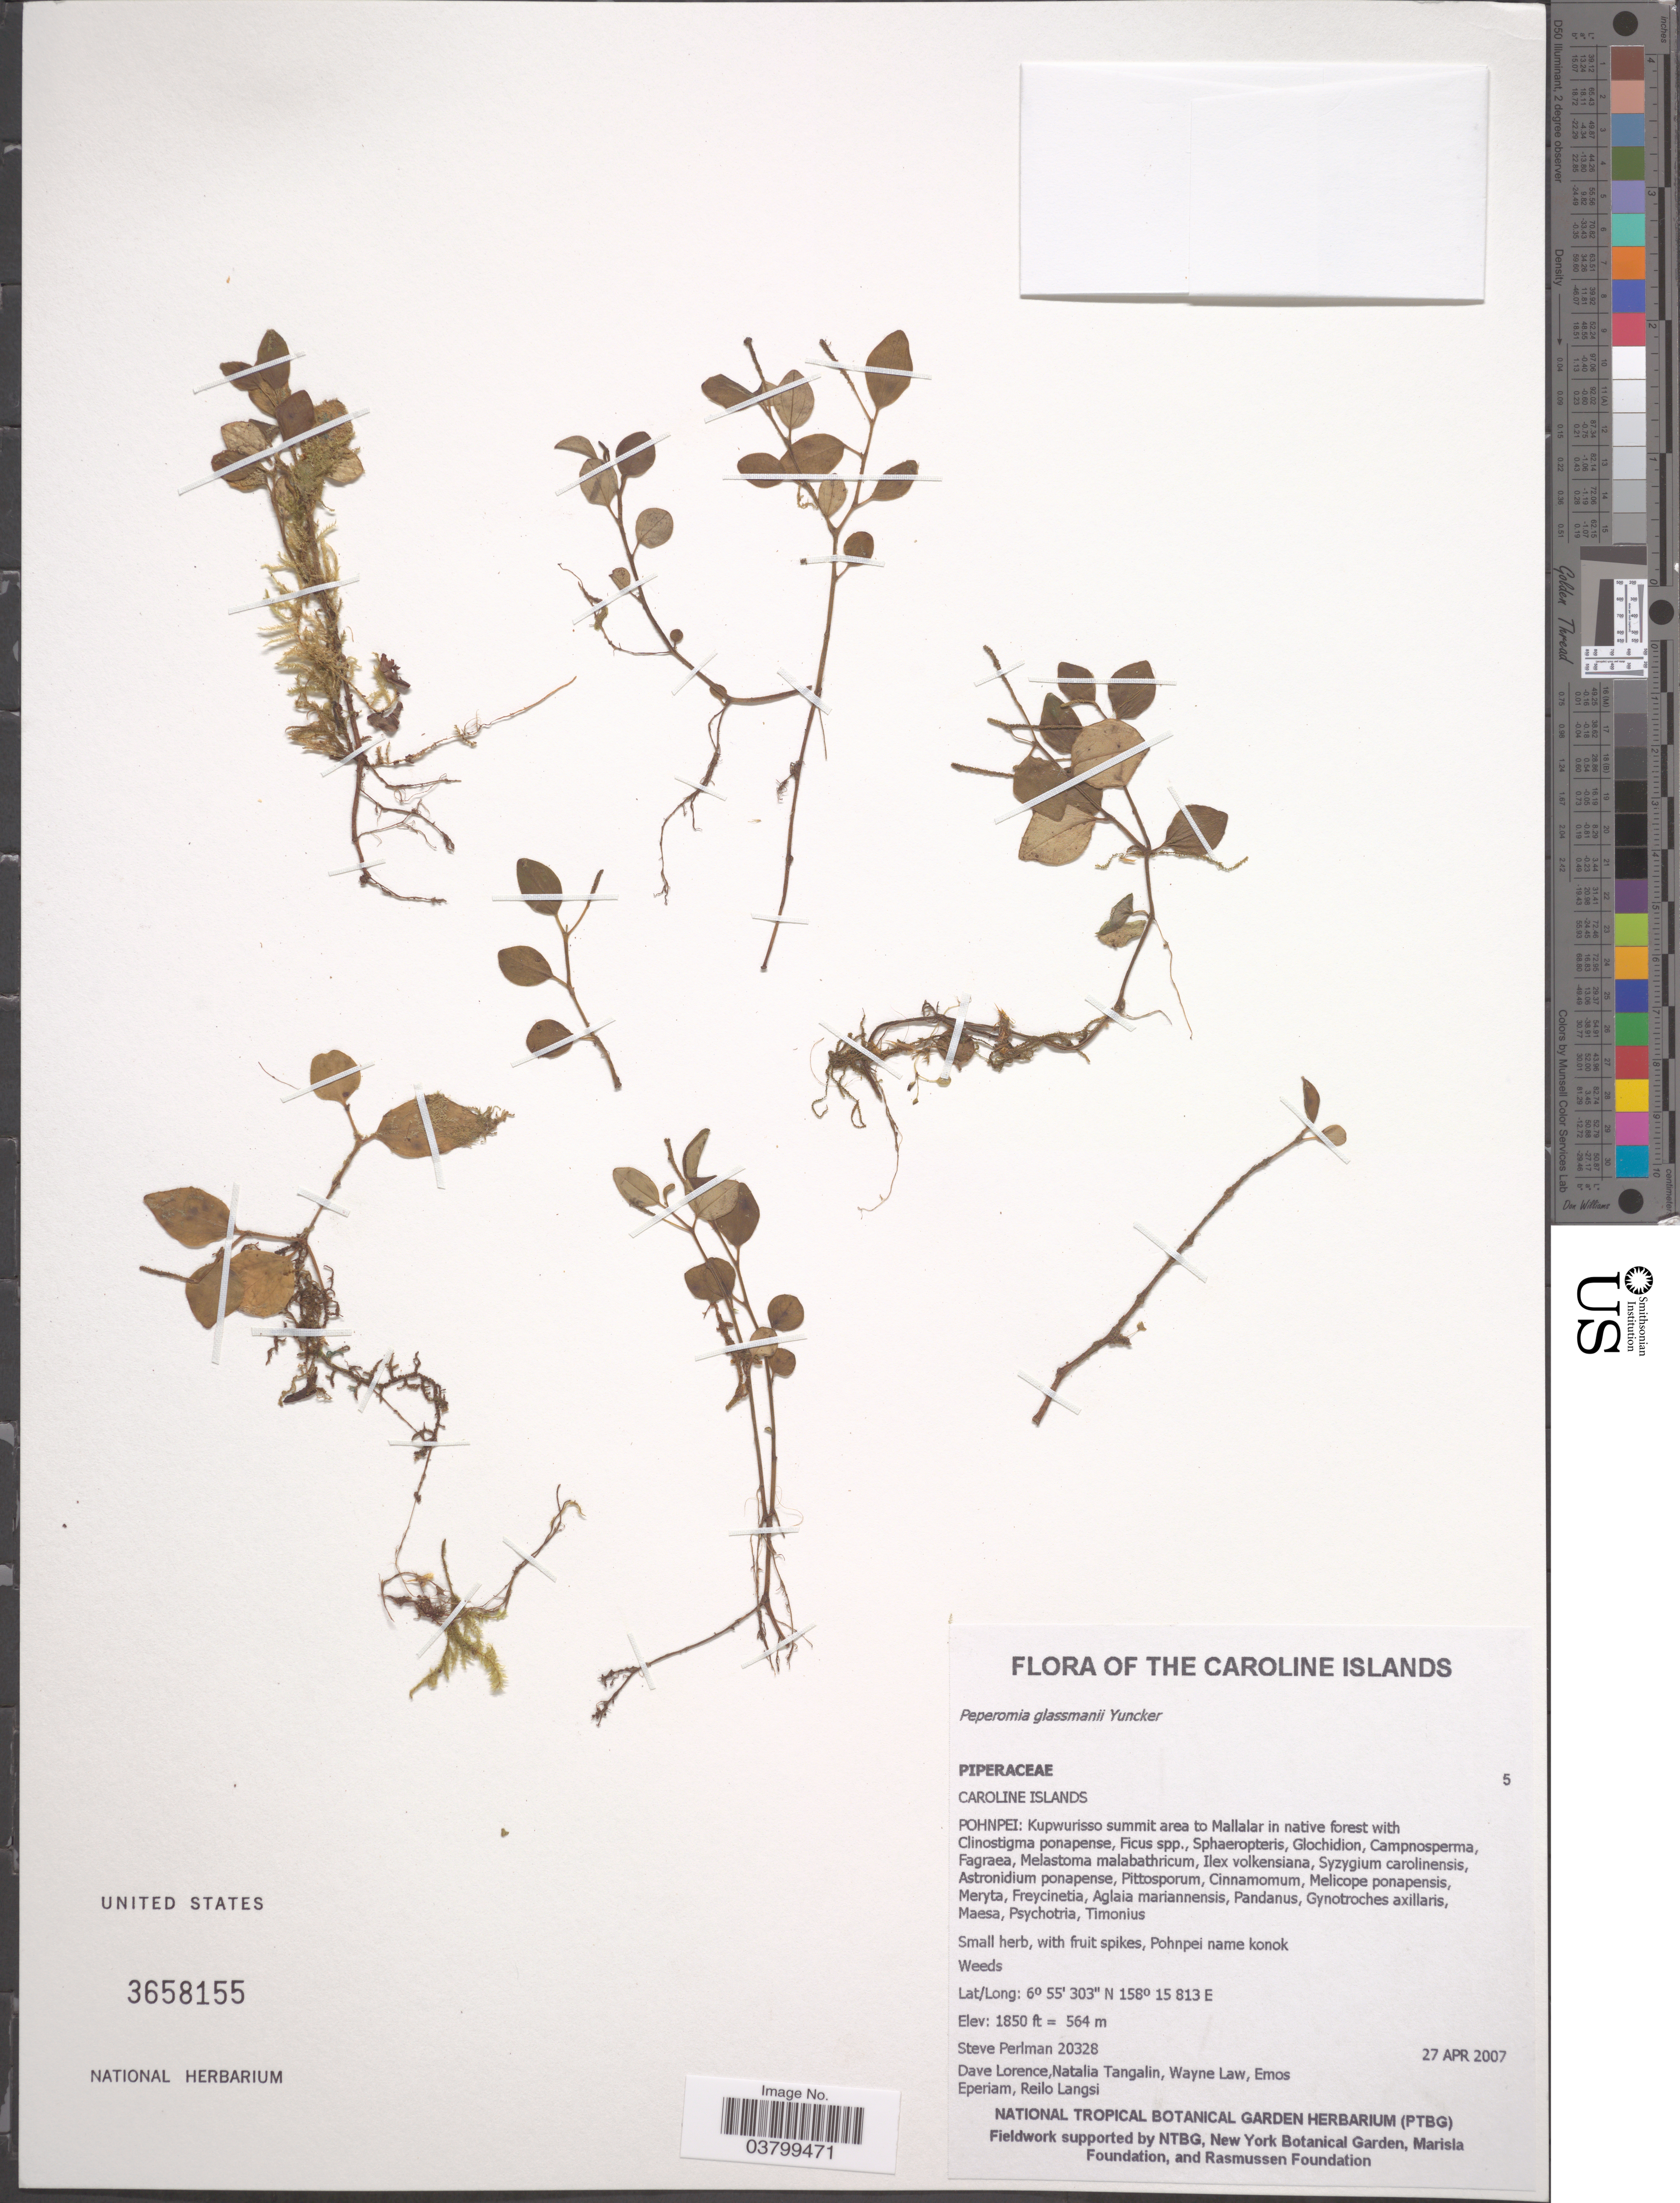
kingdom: Plantae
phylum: Tracheophyta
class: Magnoliopsida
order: Piperales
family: Piperaceae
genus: Peperomia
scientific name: Peperomia glassmanii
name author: Yunck.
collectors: S. Perlman, D. Lorence, N. Tangalin, W. Law & et al.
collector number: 20328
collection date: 2007-04-27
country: Micronesia, Federated States of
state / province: Pohnpei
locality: The Caroline Islands. Pohnpei: Kupwurisso summit area to Mallalar.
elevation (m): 564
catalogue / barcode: US 3658155